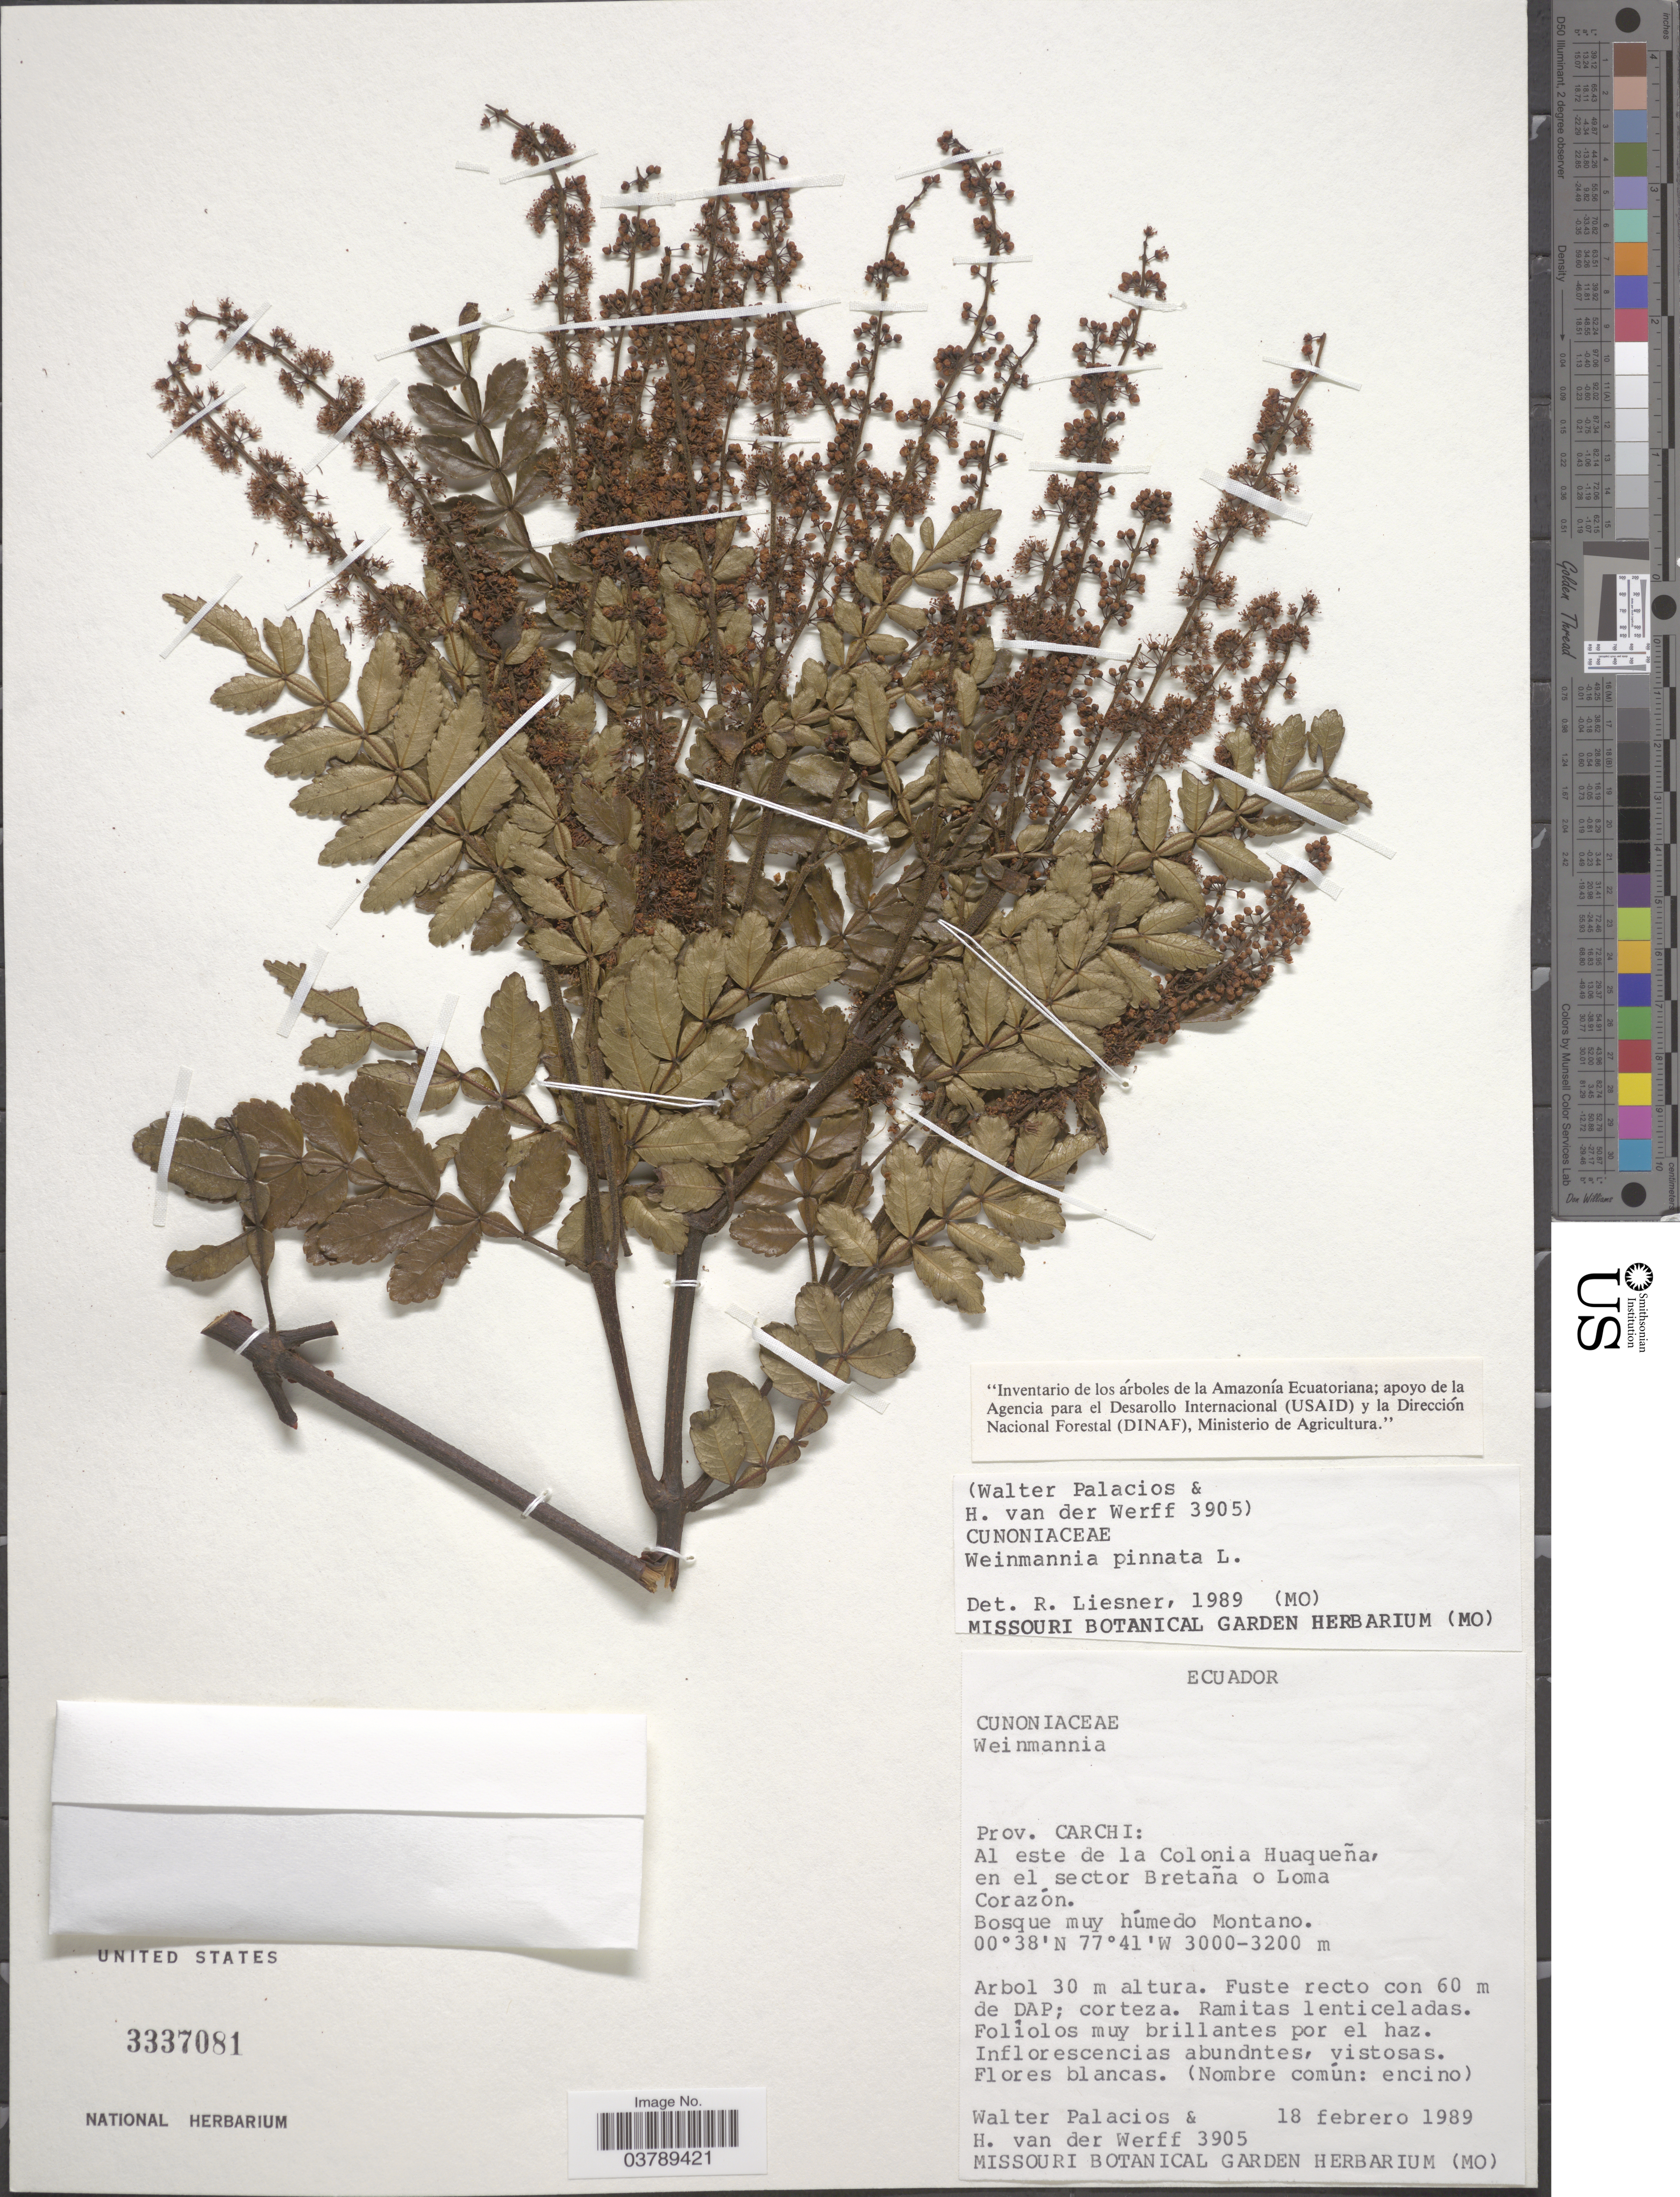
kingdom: Plantae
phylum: Tracheophyta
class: Magnoliopsida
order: Oxalidales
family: Cunoniaceae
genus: Weinmannia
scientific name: Weinmannia pinnata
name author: L.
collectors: W. Palacios & H. van der Werff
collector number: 3905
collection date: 1989-02-18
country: Ecuador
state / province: Carchi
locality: Al este de la Colonia Huaqueña, en el sector Bretaña o Loma Corazón. Bosque muy húmedo Montano.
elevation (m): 3000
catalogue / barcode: US 3337081